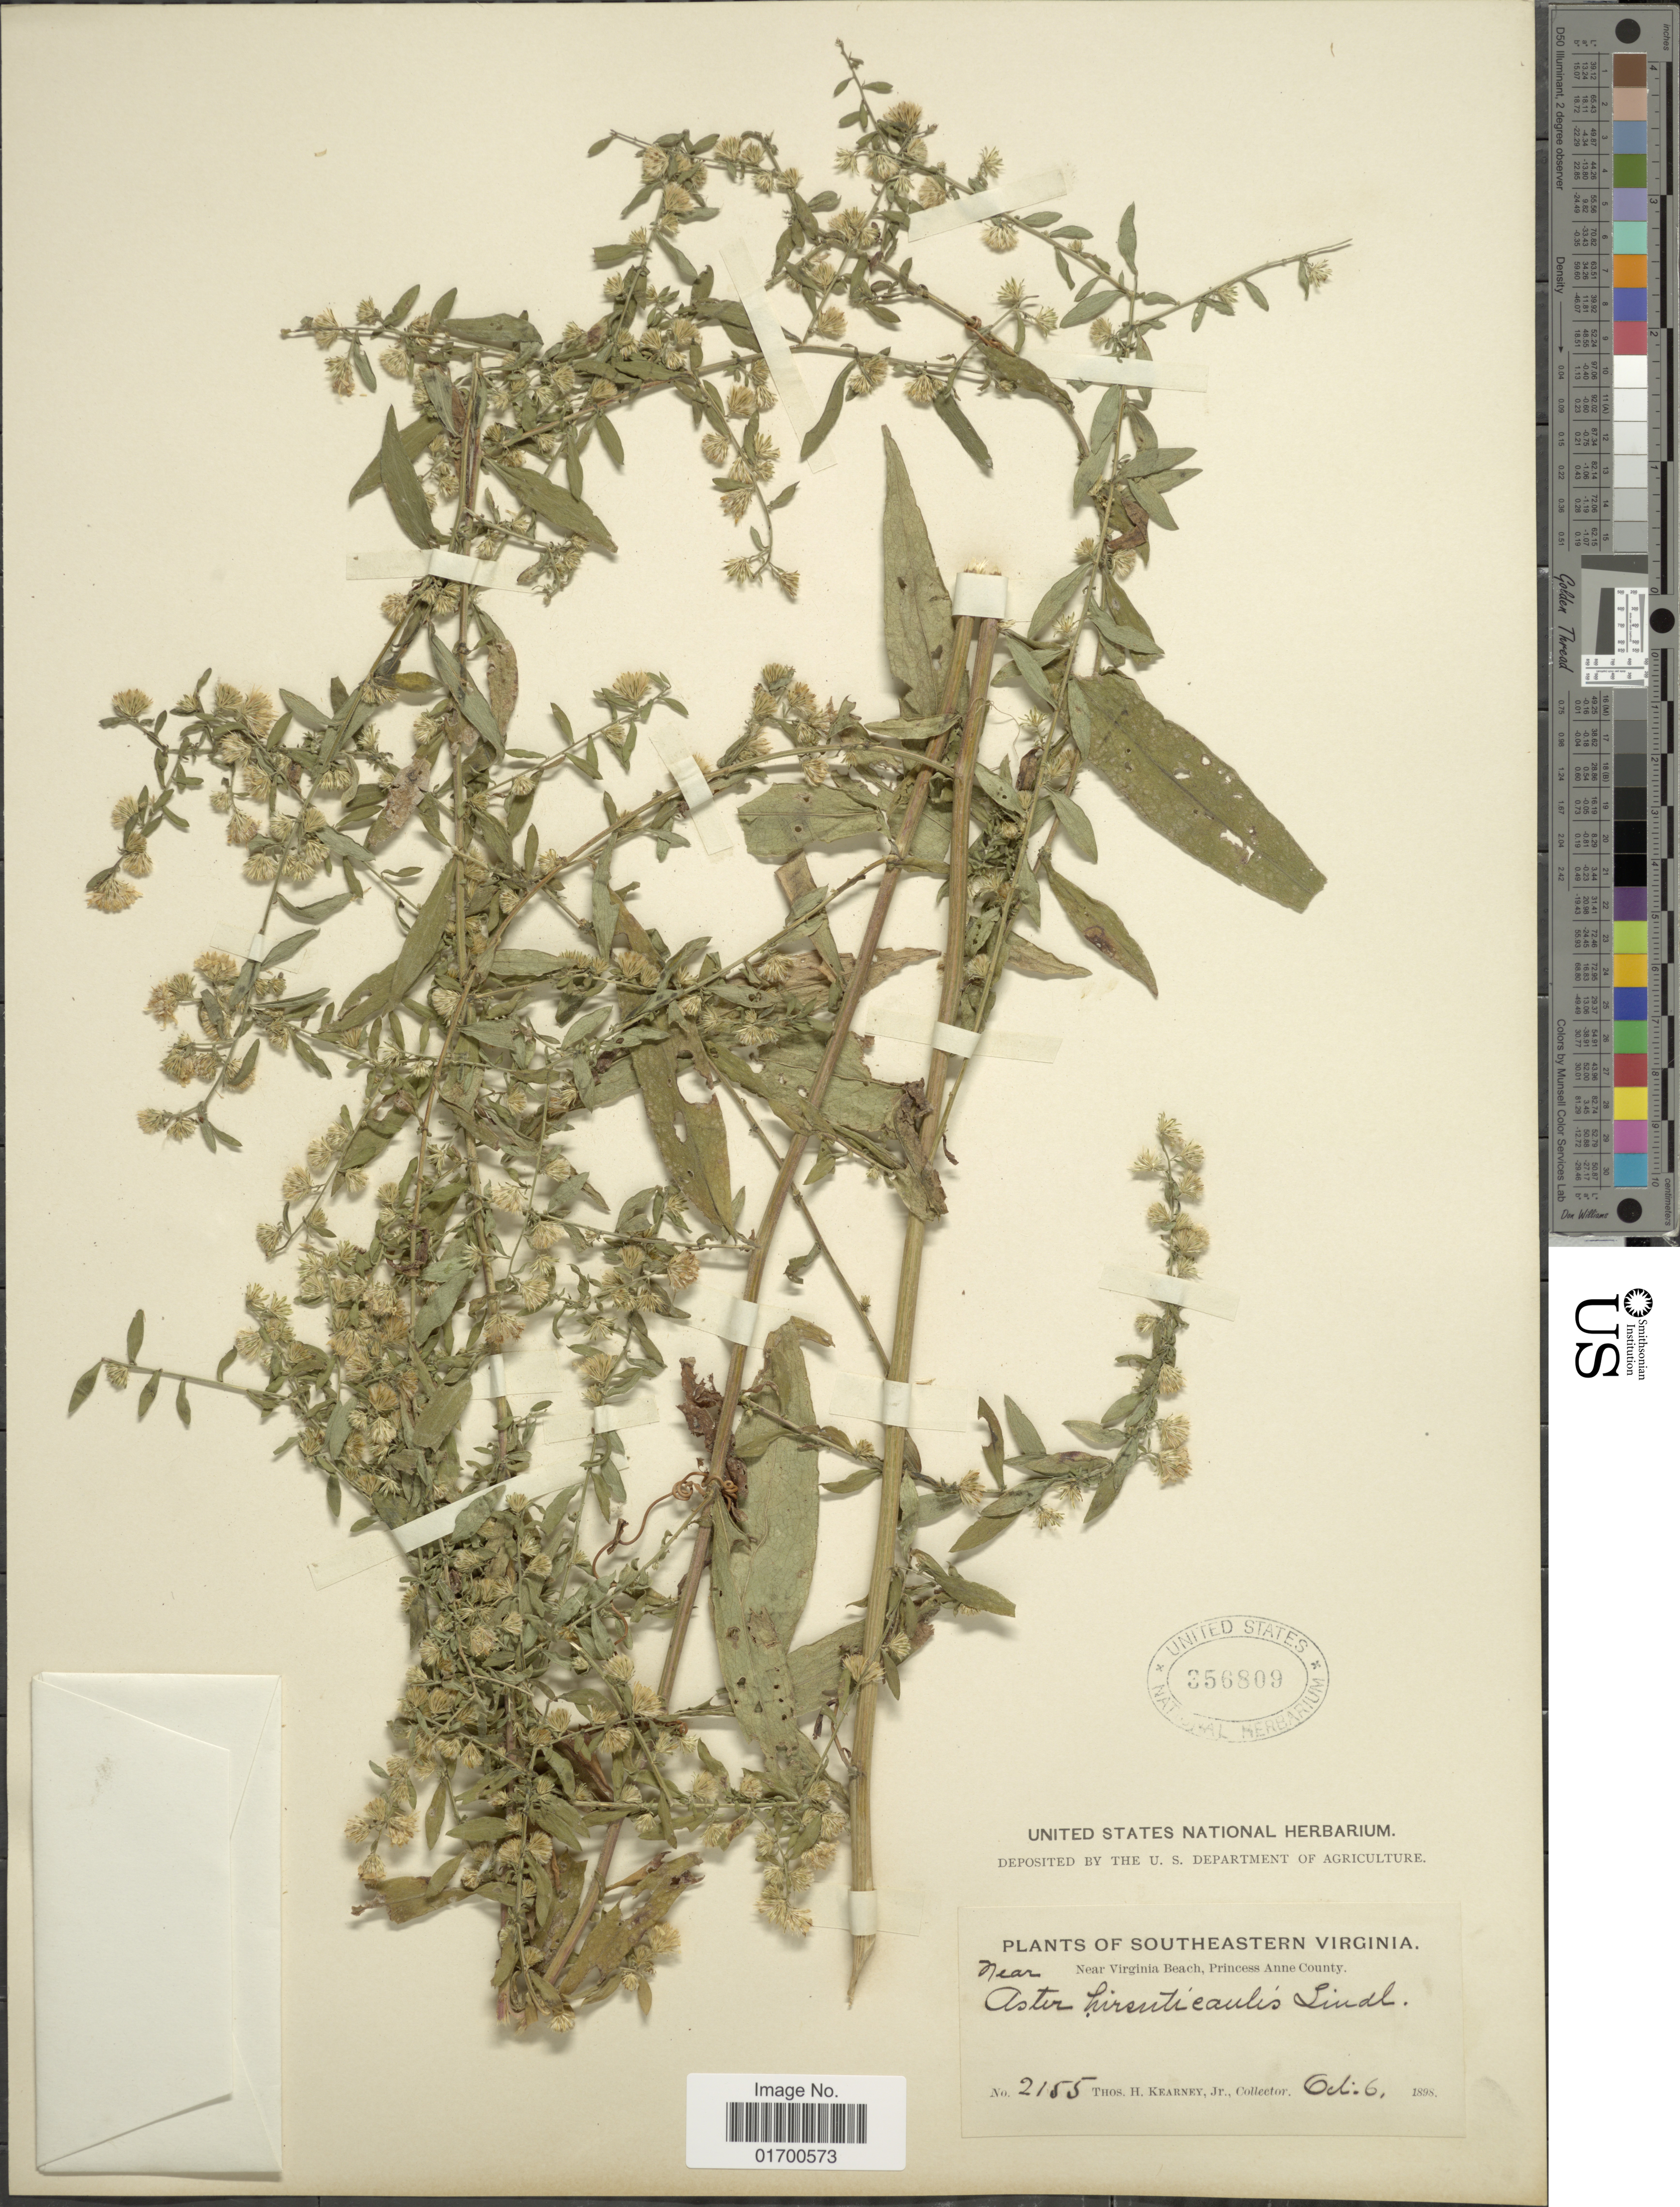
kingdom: Plantae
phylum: Tracheophyta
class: Magnoliopsida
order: Asterales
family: Asteraceae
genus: Symphyotrichum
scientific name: Symphyotrichum lateriflorum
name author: (L.) Á. Löve & D. Löve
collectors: T. H. Kearney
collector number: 2155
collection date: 1898-10-06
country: United States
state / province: Virginia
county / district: City of Virginia Beach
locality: Southeastern Virginia, near Virginia Beach, Pincess Anne (=historic county name) County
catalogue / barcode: US 356809